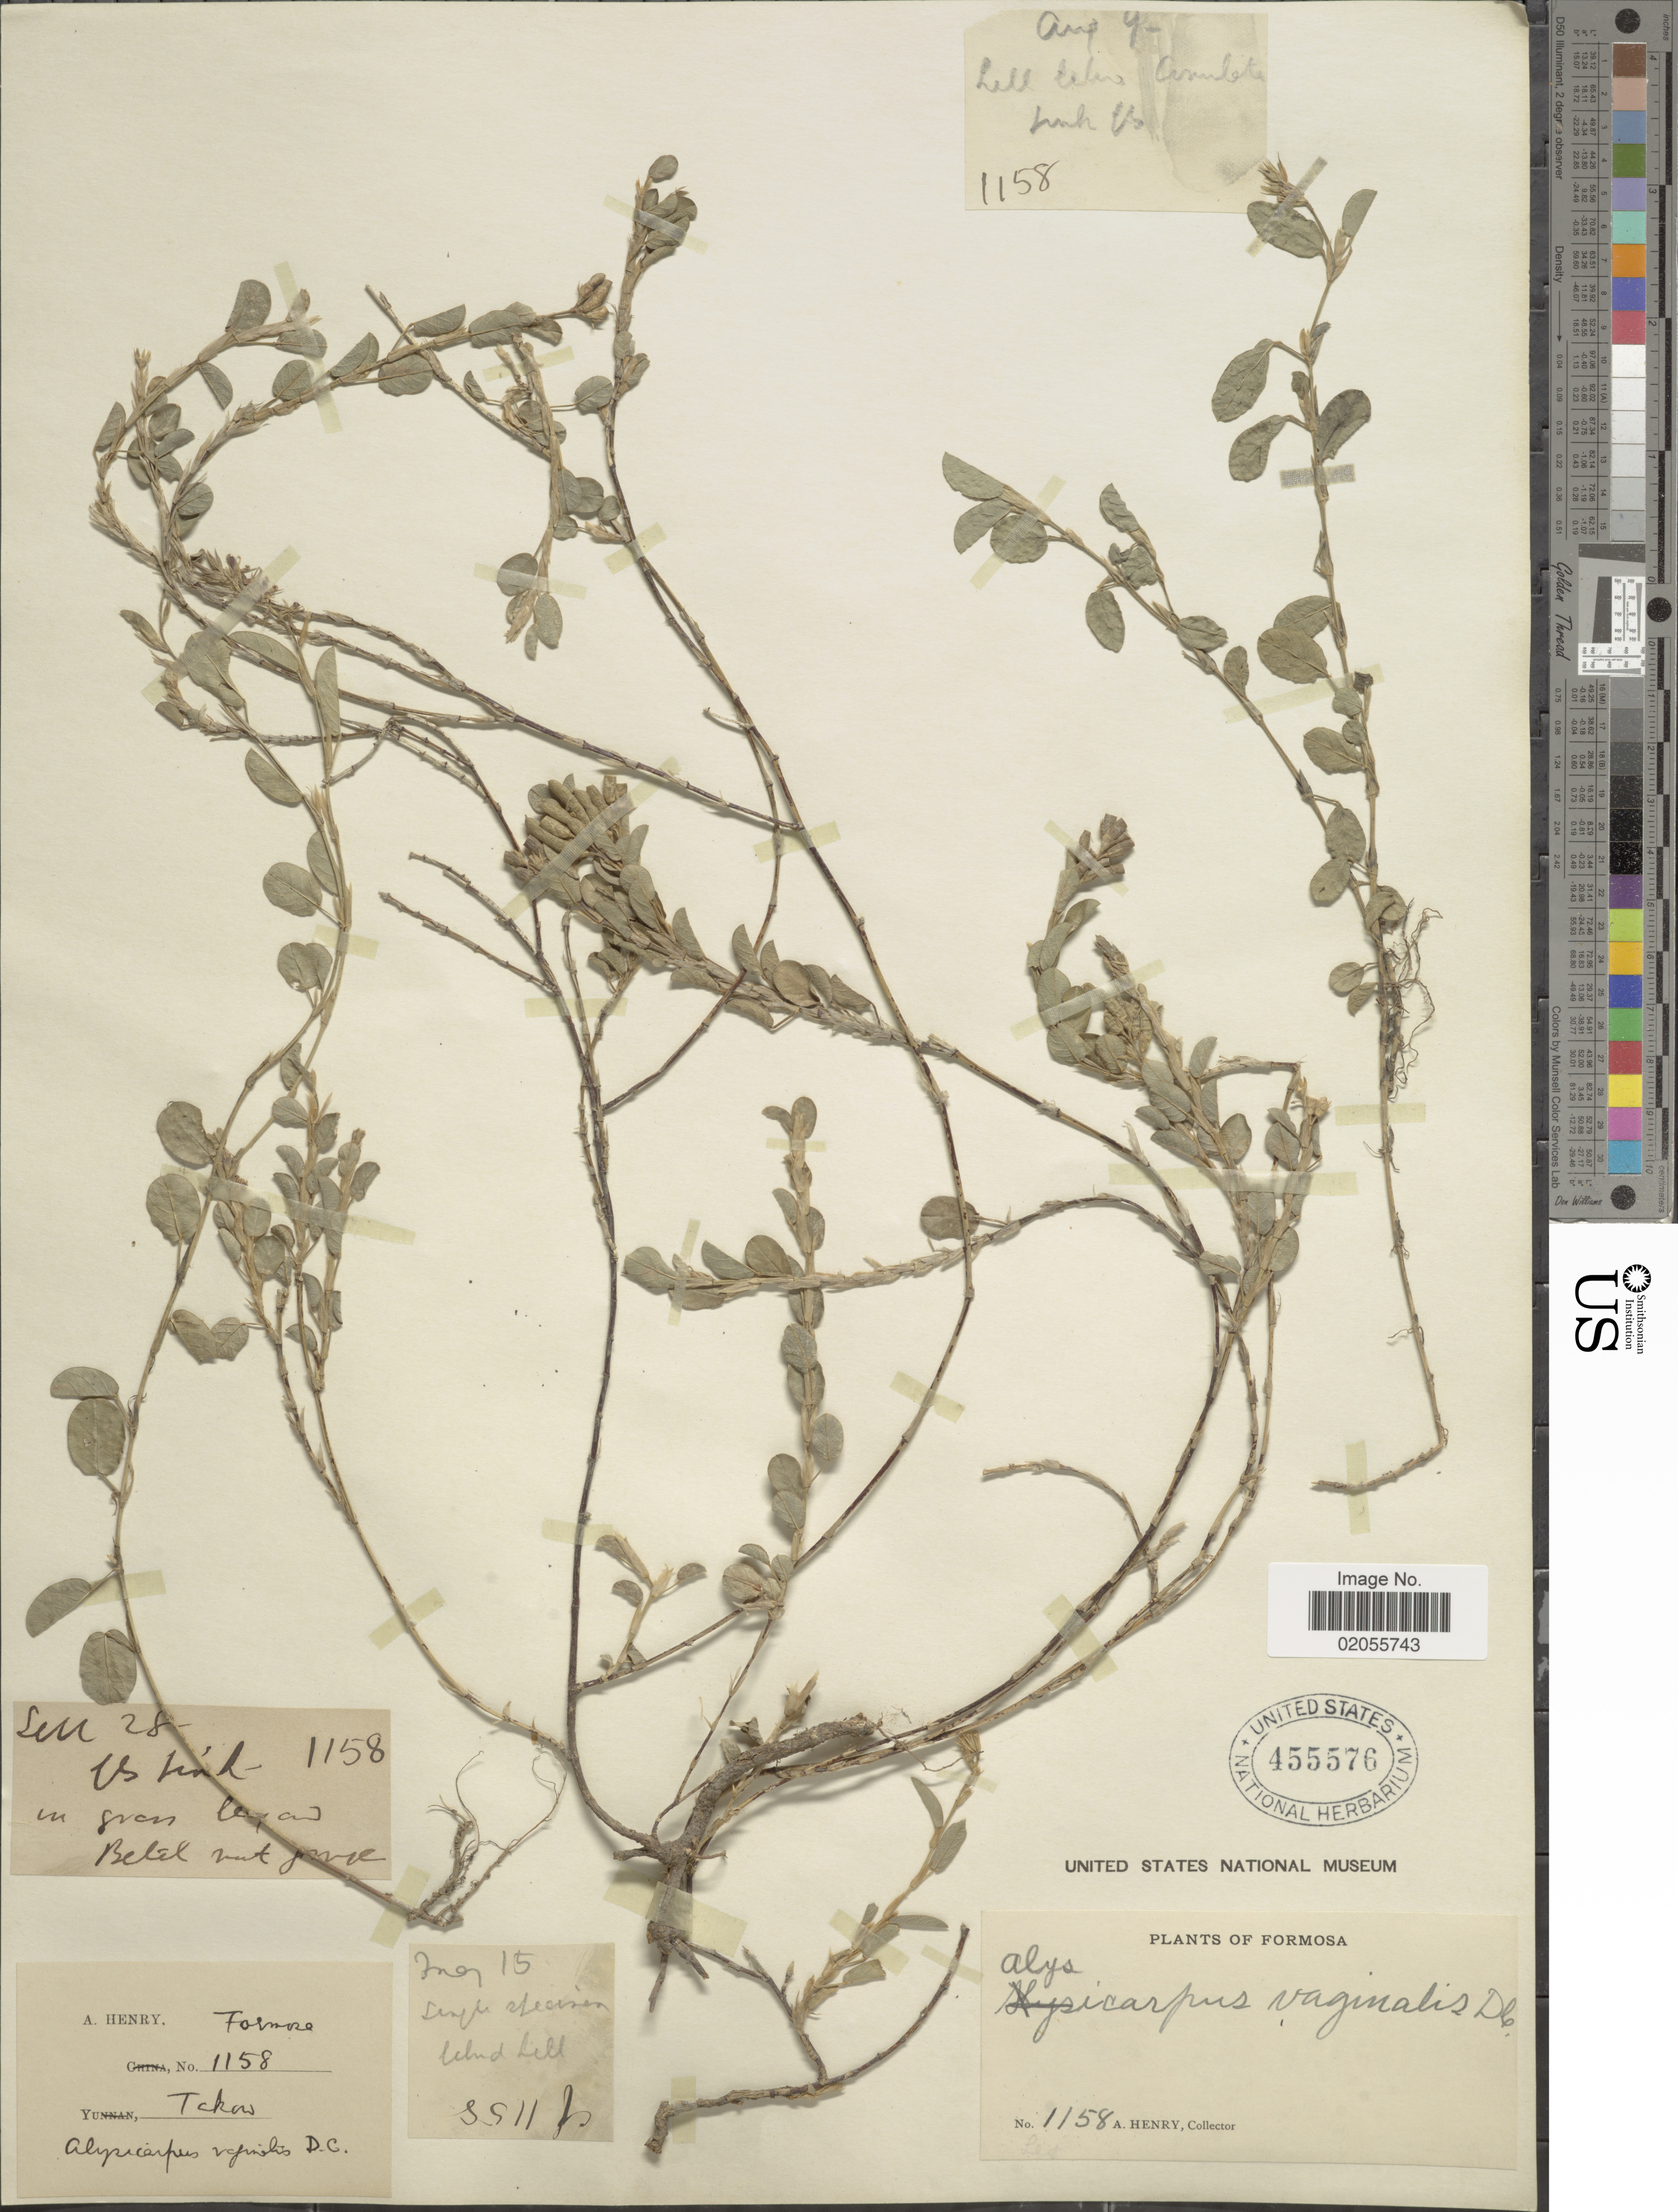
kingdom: Plantae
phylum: Tracheophyta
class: Magnoliopsida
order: Fabales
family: Fabaceae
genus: Alysicarpus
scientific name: Alysicarpus vaginalis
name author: (L.) DC.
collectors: A. Henry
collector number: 1158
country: Taiwan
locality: Formosa, Takow.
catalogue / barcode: US 455576